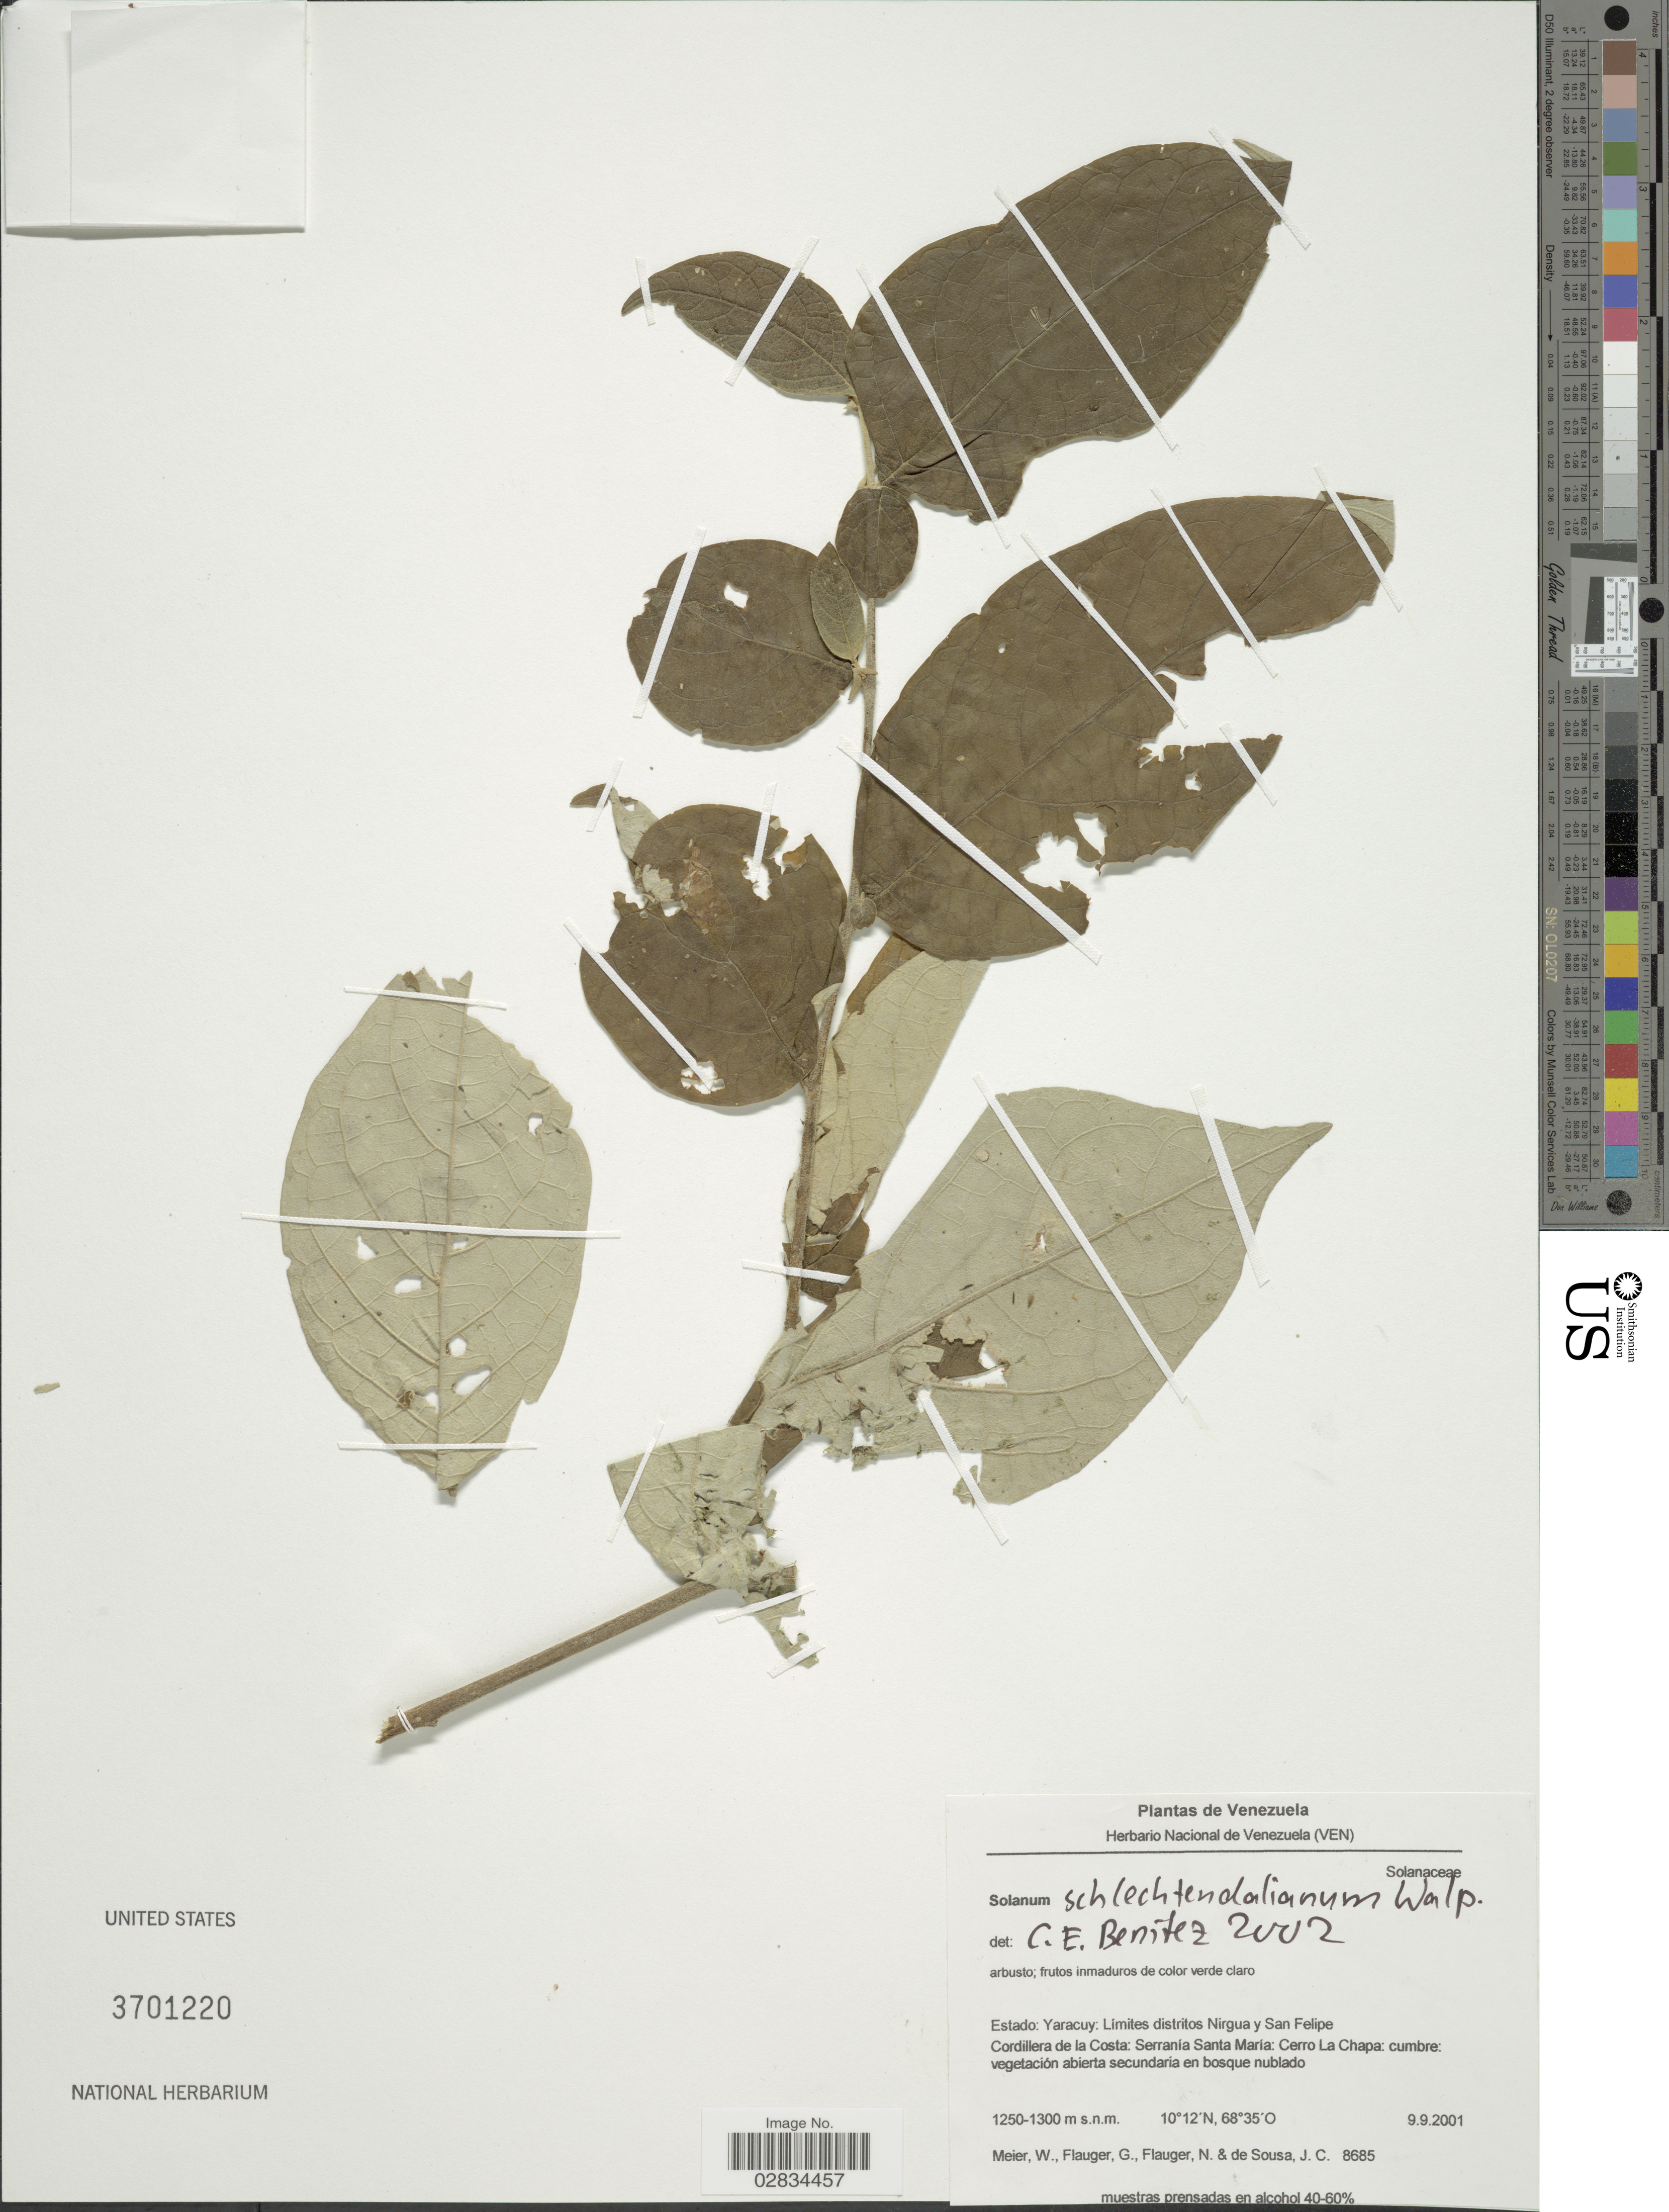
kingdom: Plantae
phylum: Tracheophyta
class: Magnoliopsida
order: Solanales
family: Solanaceae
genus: Solanum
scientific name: Solanum schlechtendalianum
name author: Walp.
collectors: W. Meier, G. Flauger, N. Flauger & J. de Sousa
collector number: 8685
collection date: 2001-09-09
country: Venezuela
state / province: Yaracuy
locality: Estado: Yaracuy: Límites distritos Nirgua y San Felipe. Cordillera e la Costa: Serranía Santa Maria: Cerro La Chapa.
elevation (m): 1250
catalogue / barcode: US 3701220